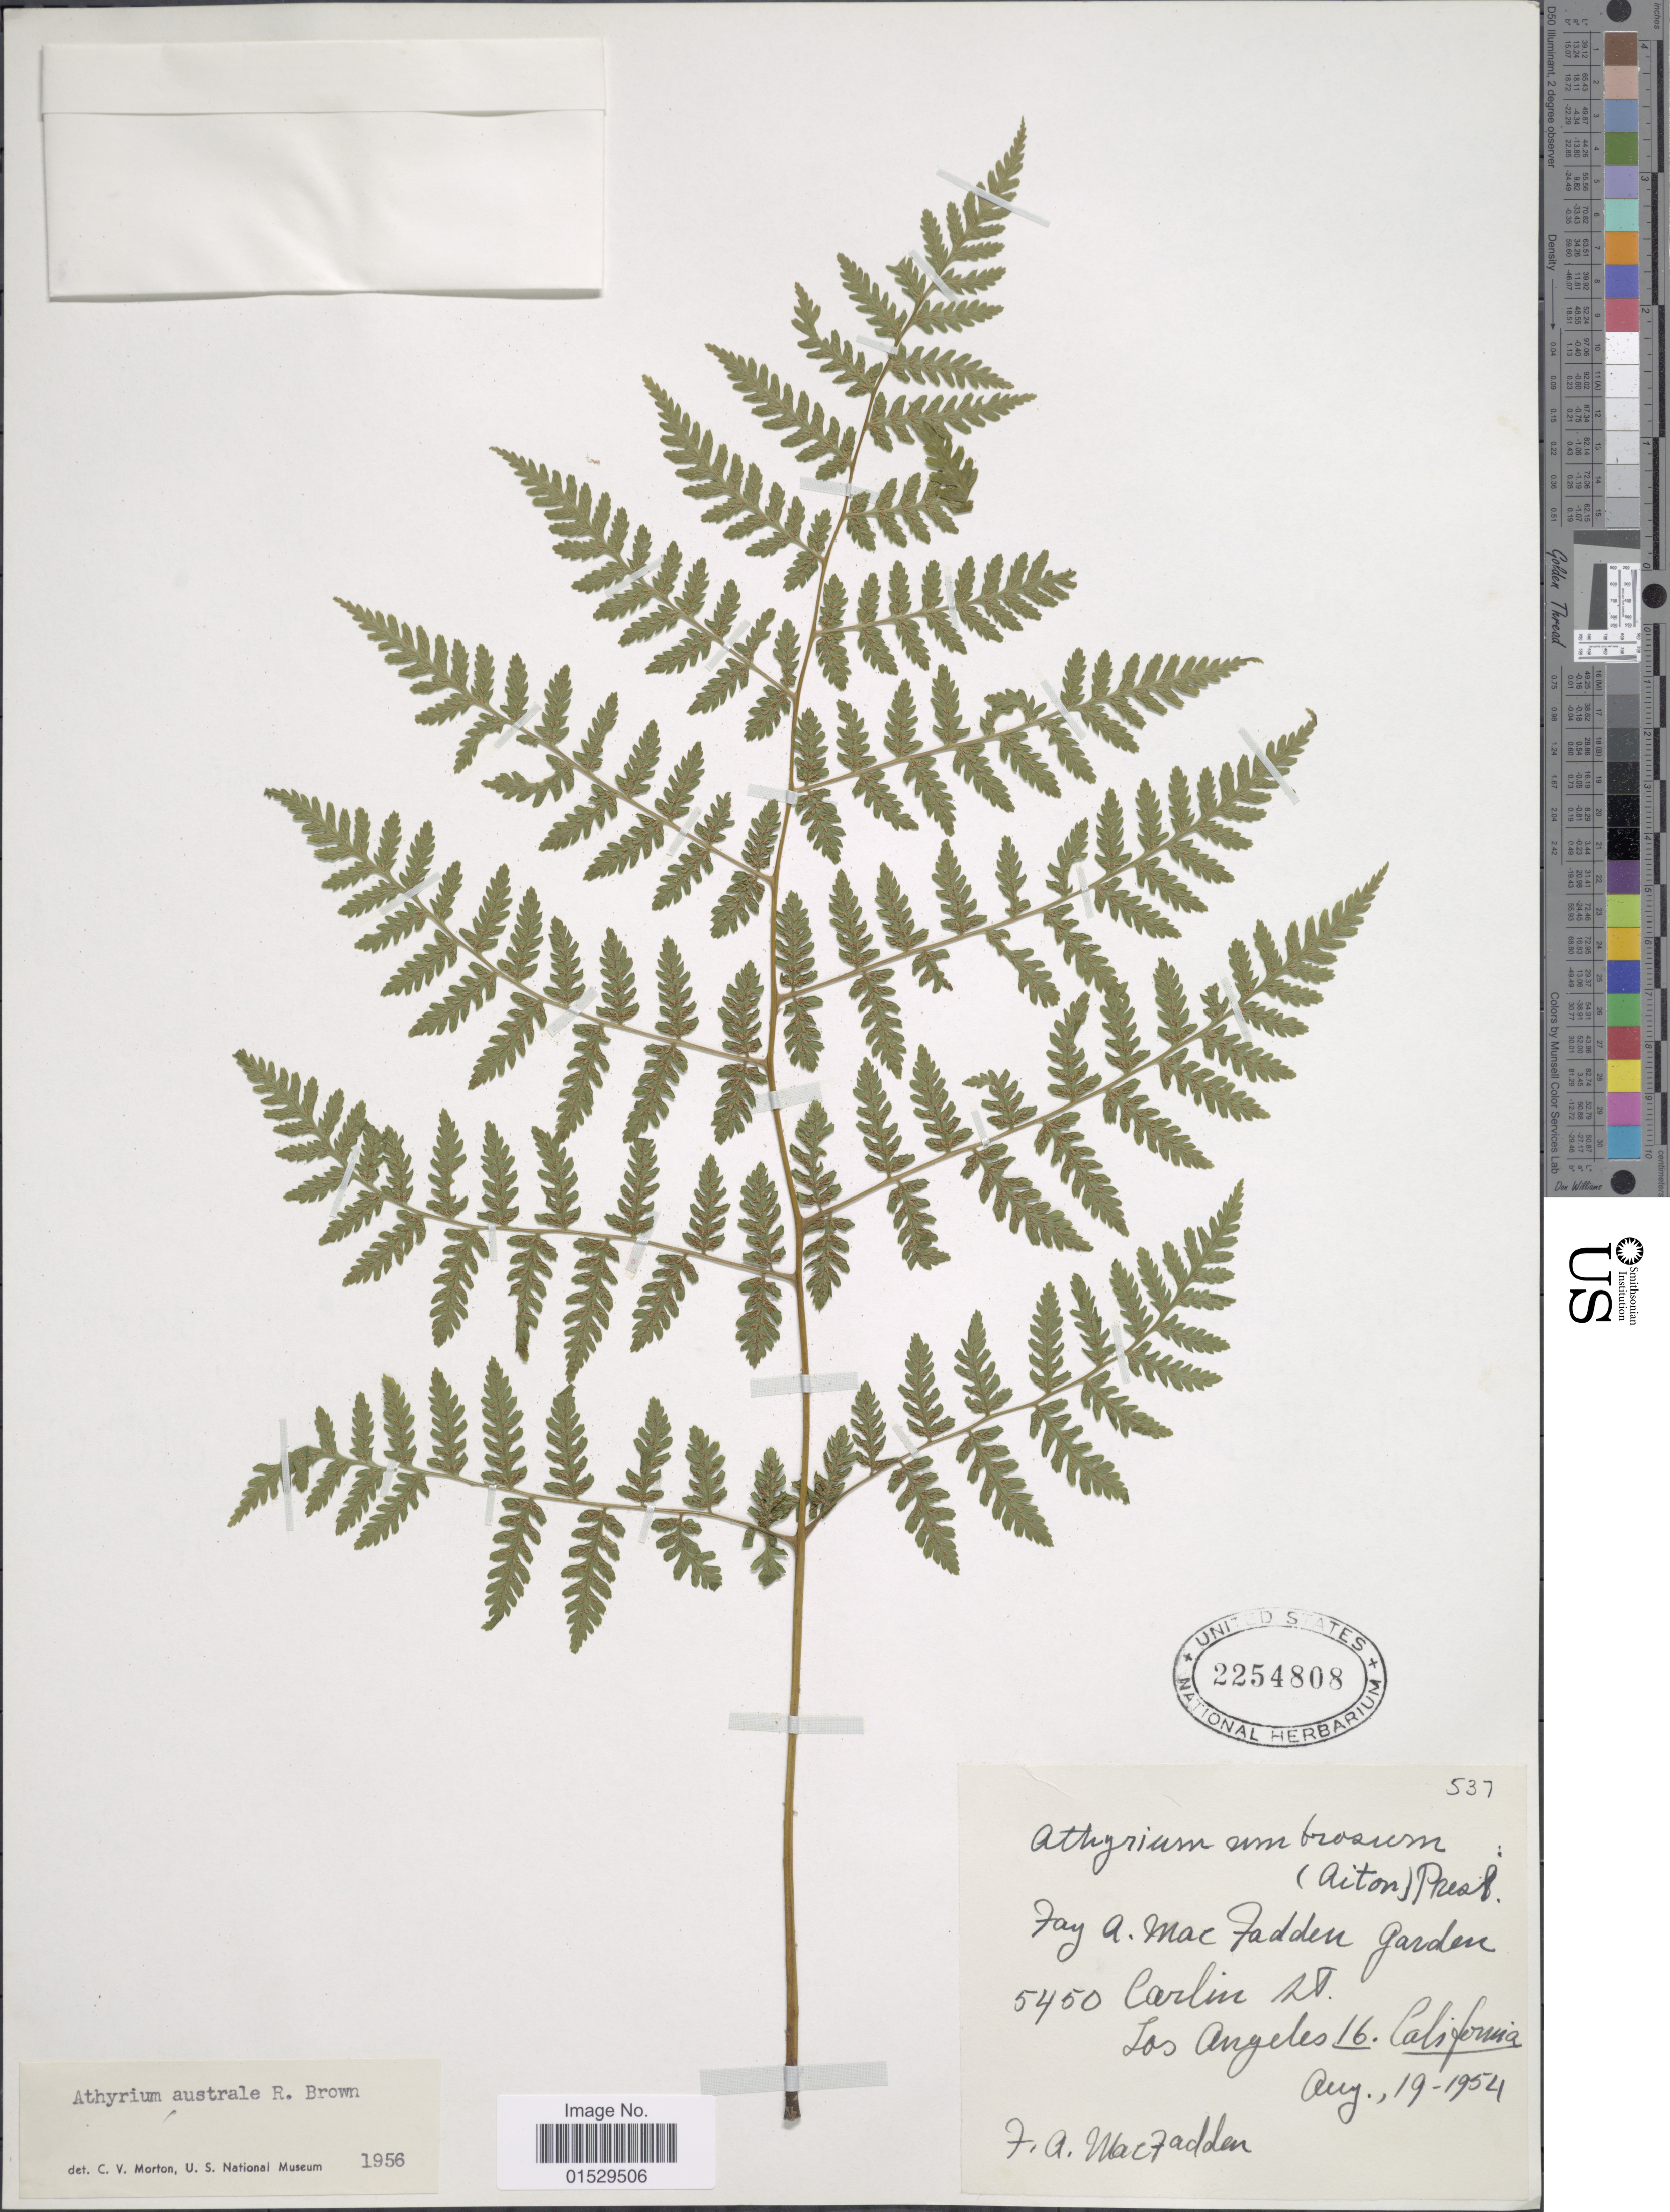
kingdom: Plantae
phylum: Tracheophyta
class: Polypodiopsida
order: Polypodiales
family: Athyriaceae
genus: Athyrium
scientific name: Athyrium australe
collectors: F. McFadden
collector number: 5450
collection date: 1954-08-19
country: United States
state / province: California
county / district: Los Angeles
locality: Fay A. MacFadden Garden, 5450 Carlin St., Los Angeles 16, California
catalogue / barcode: US 2254808